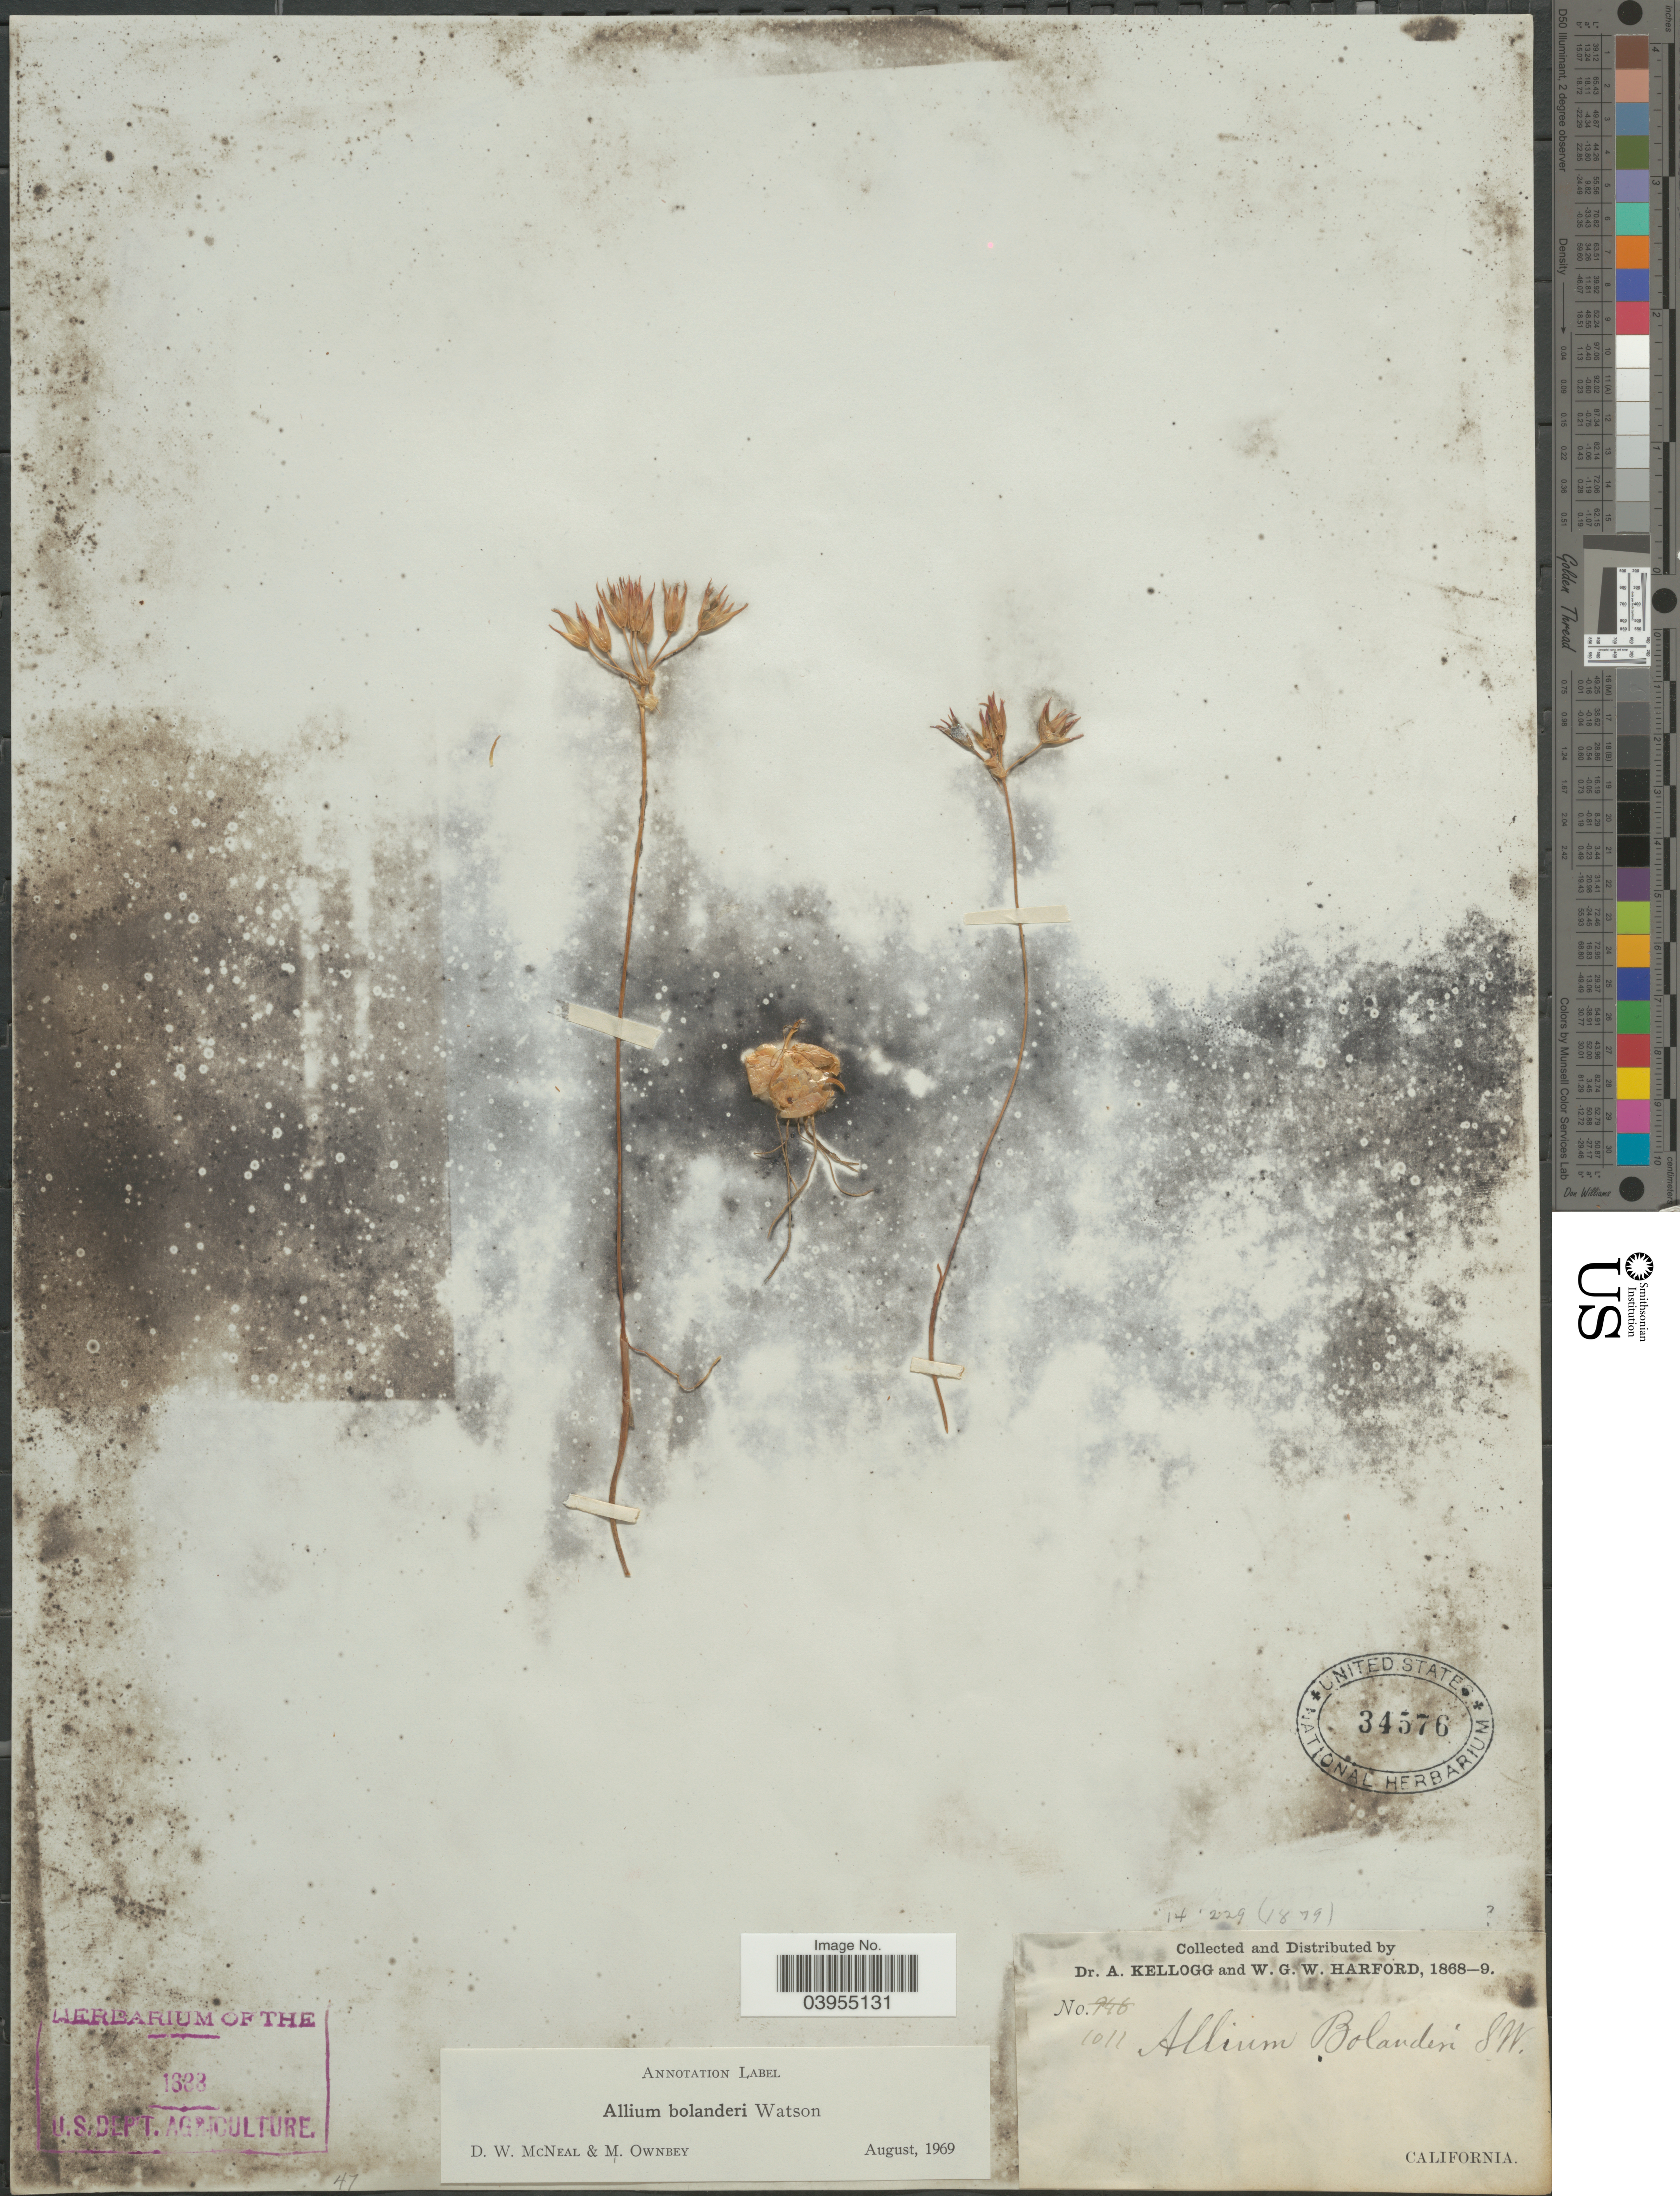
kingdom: Plantae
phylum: Tracheophyta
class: Liliopsida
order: Asparagales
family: Amaryllidaceae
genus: Allium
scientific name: Allium bolanderi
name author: S. Watson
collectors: A. Kellogg & W. G. W. Harford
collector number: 1011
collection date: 1868/1869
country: United States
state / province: California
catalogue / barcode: US 34576